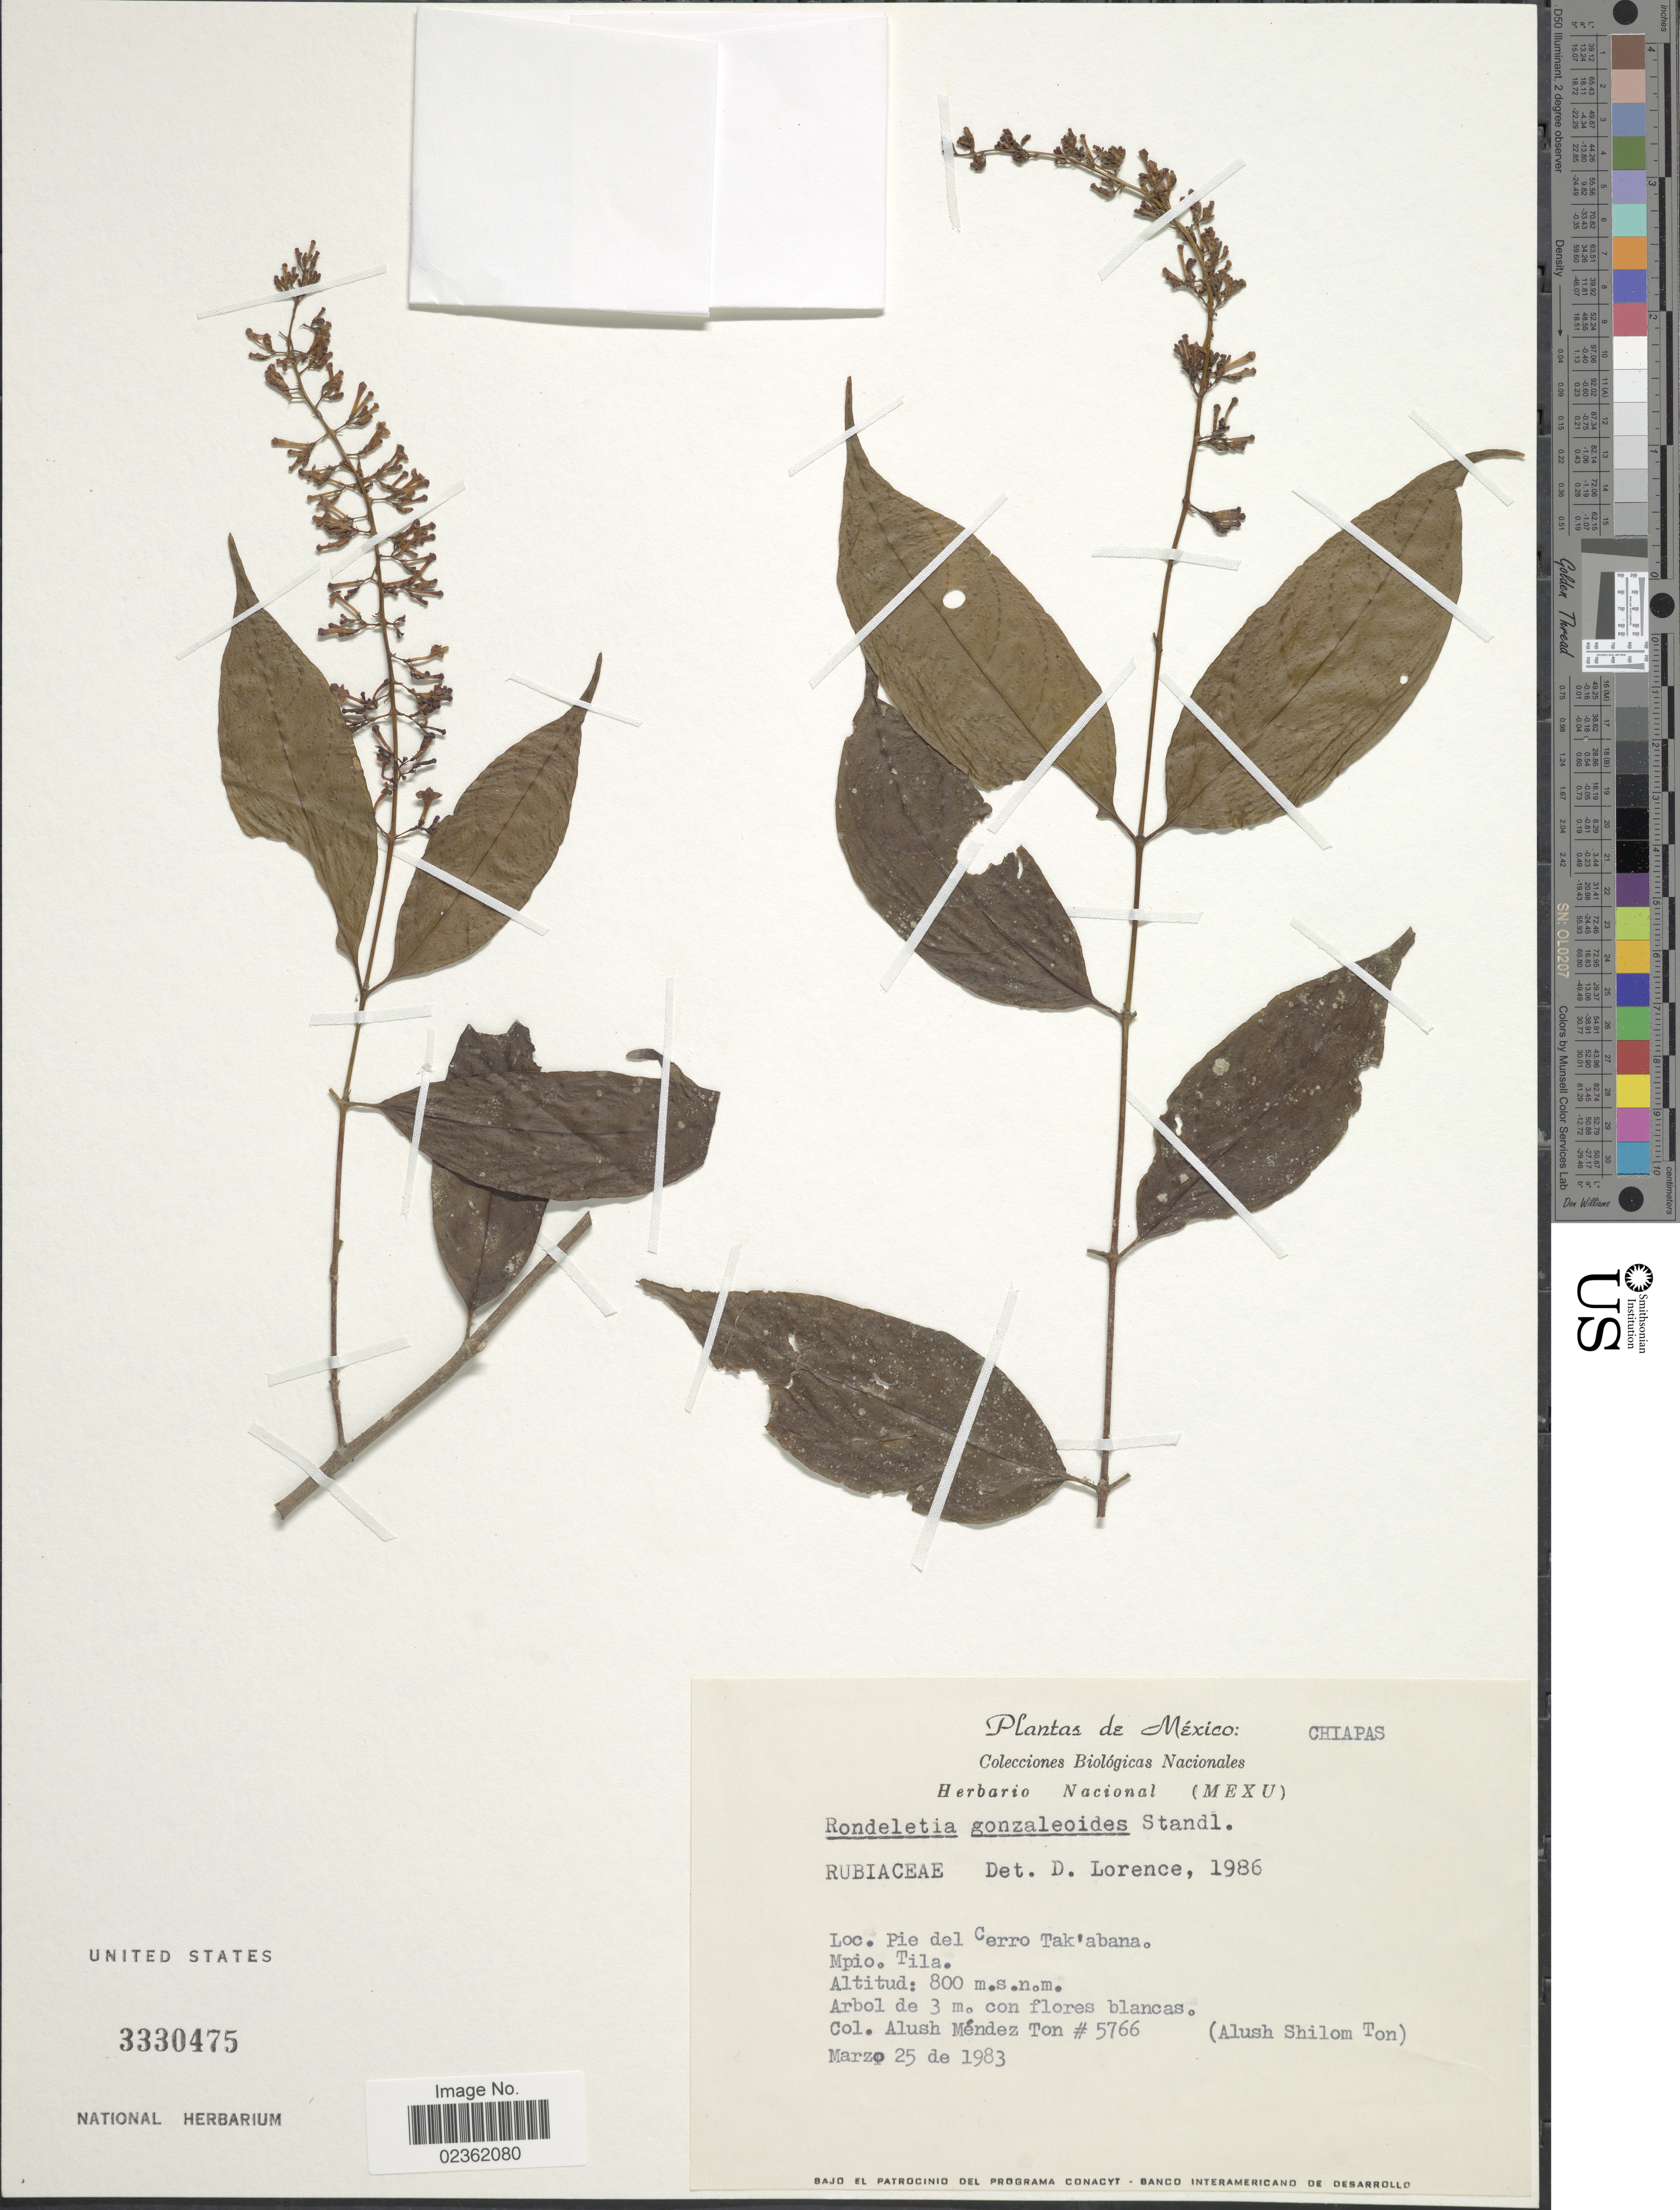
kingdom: Plantae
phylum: Tracheophyta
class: Magnoliopsida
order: Gentianales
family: Rubiaceae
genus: Rondeletia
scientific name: Rondeletia gonzaleoides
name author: Standl.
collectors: A. M. Ton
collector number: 5766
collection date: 1983-03-25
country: Mexico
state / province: Chiapas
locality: Pie del Cerro Tak'abana, Mpio. Tila.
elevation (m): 800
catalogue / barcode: US 3330475